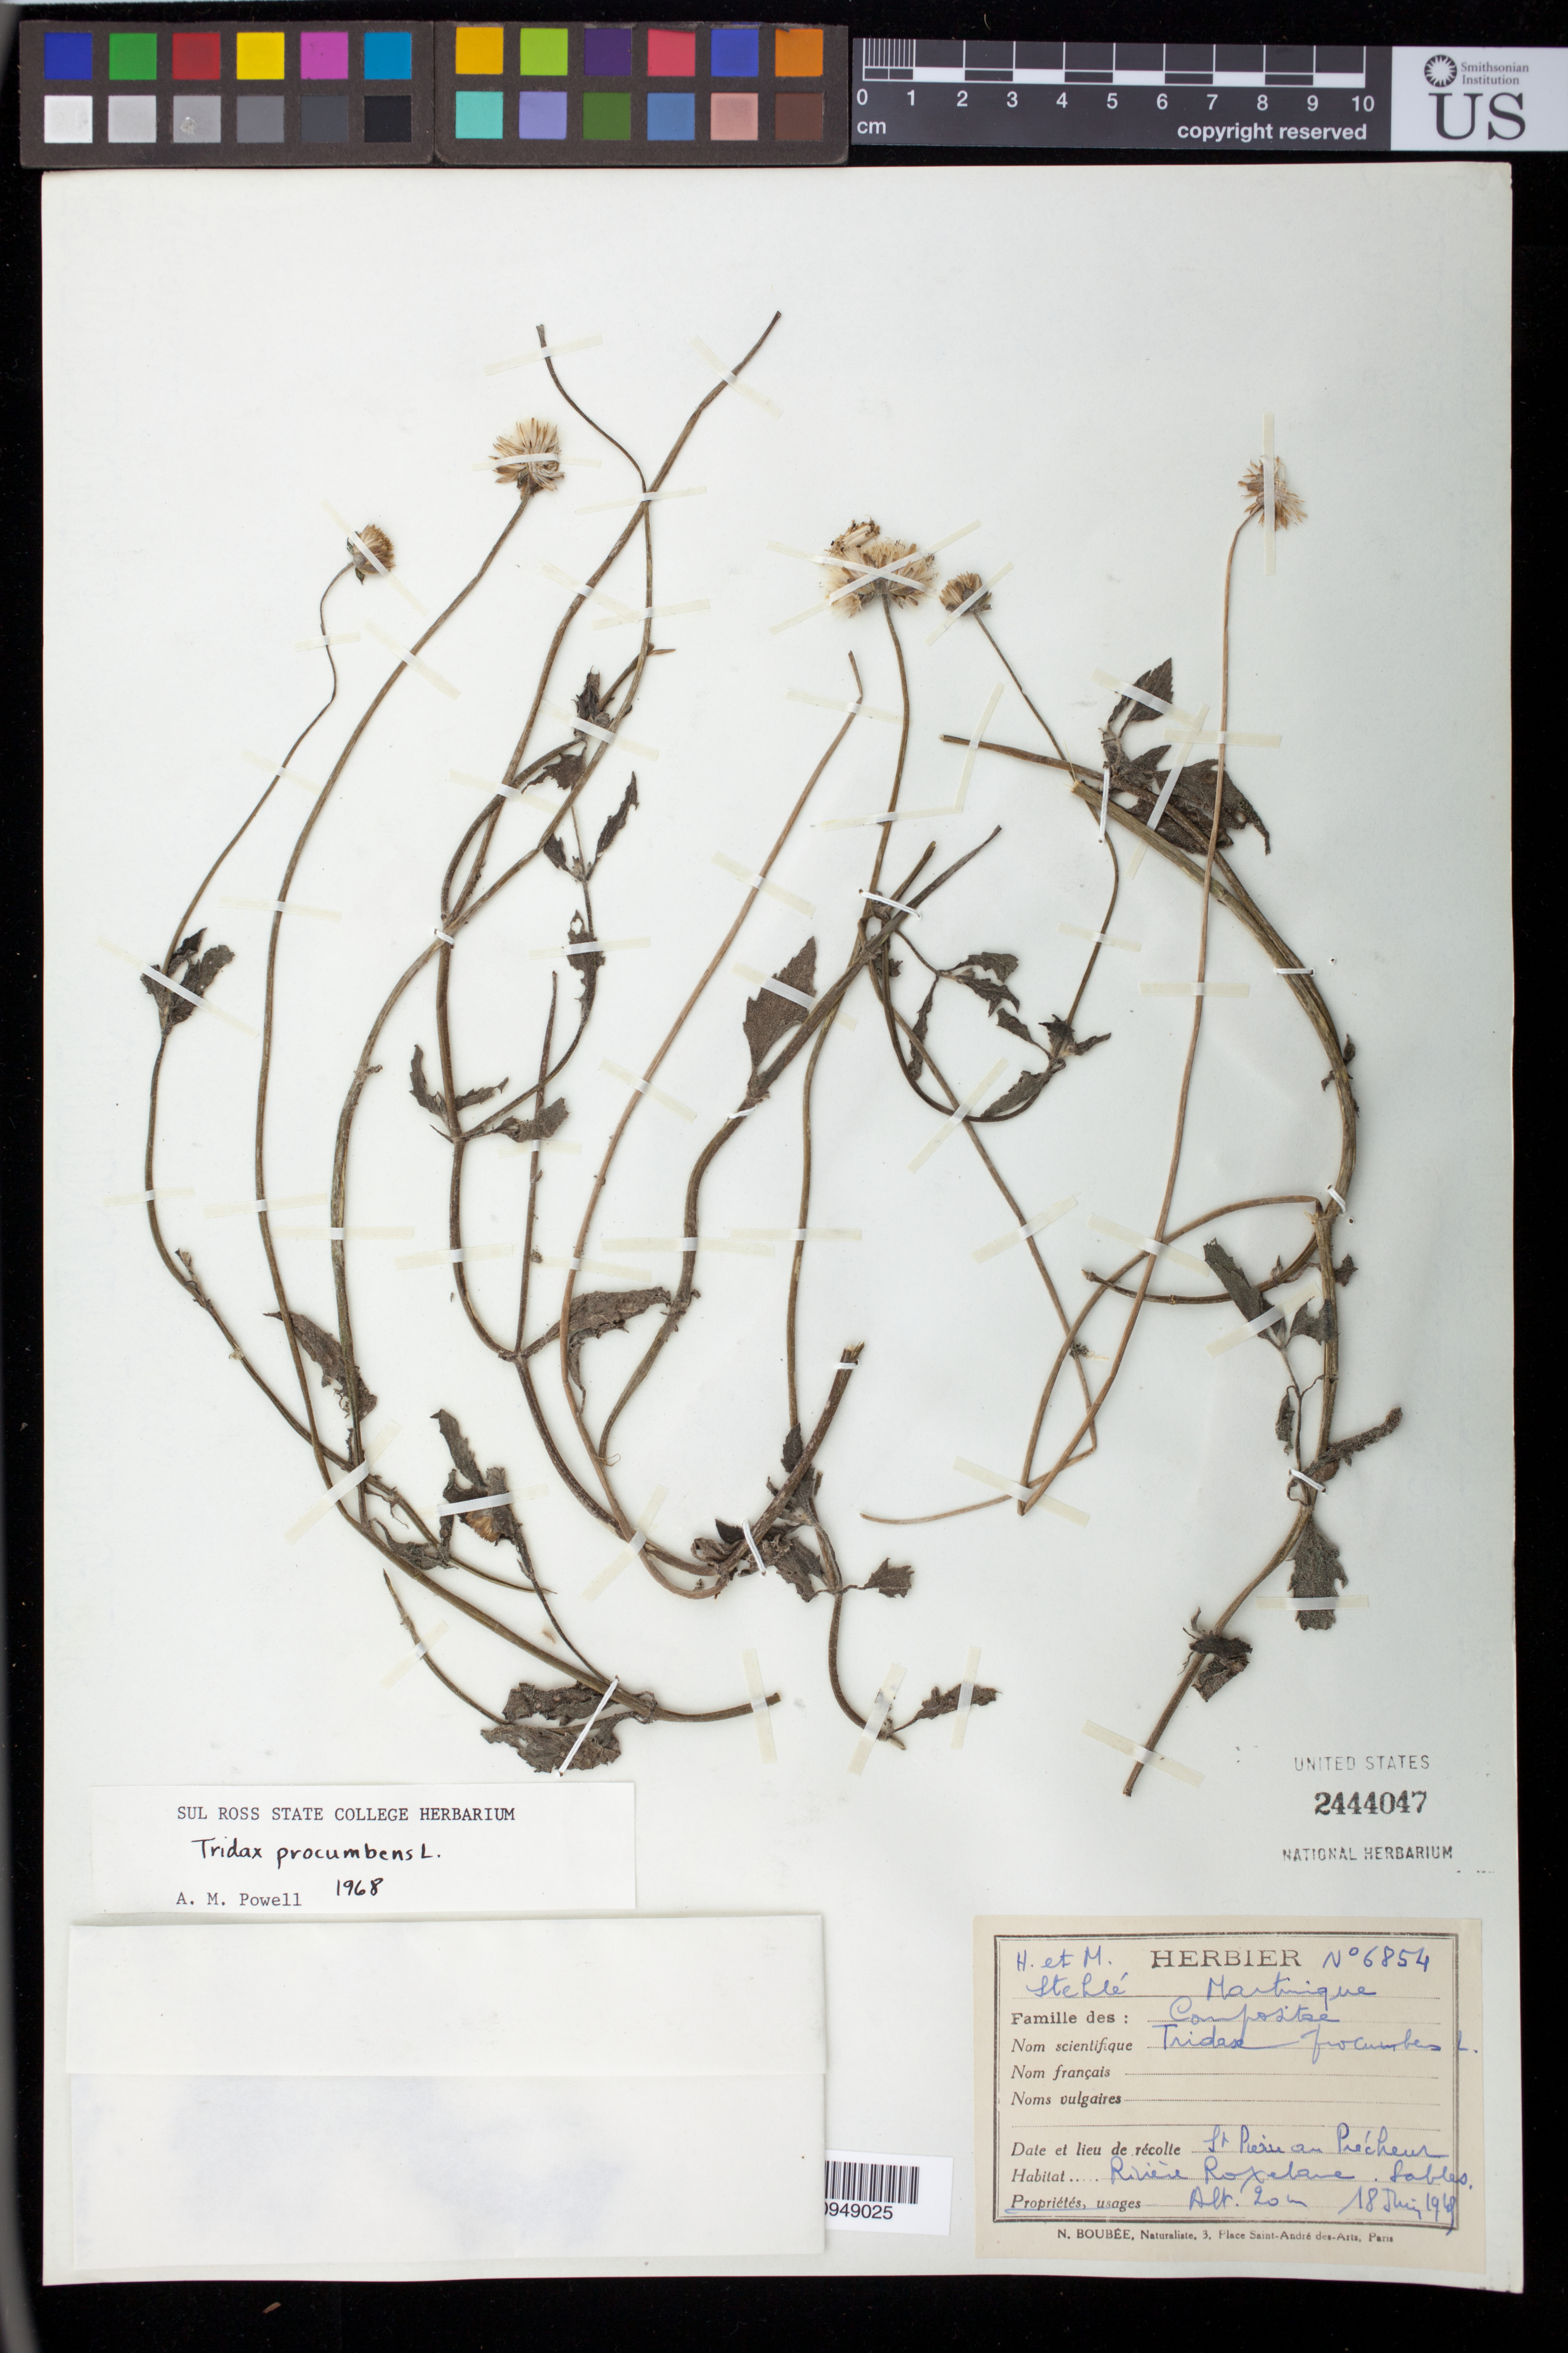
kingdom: Plantae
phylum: Tracheophyta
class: Magnoliopsida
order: Asterales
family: Asteraceae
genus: Tridax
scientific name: Tridax procumbens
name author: L.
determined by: Powell, A. M.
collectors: H. Stehlé & M. Stehlé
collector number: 6854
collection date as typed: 18 Jul 1945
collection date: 1945-07-18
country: Martinique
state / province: Saint-Pierre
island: Martinique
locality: St. Pierre ou Précheur, Rivière Rokelane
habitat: Sables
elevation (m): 20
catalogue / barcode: US 2444047